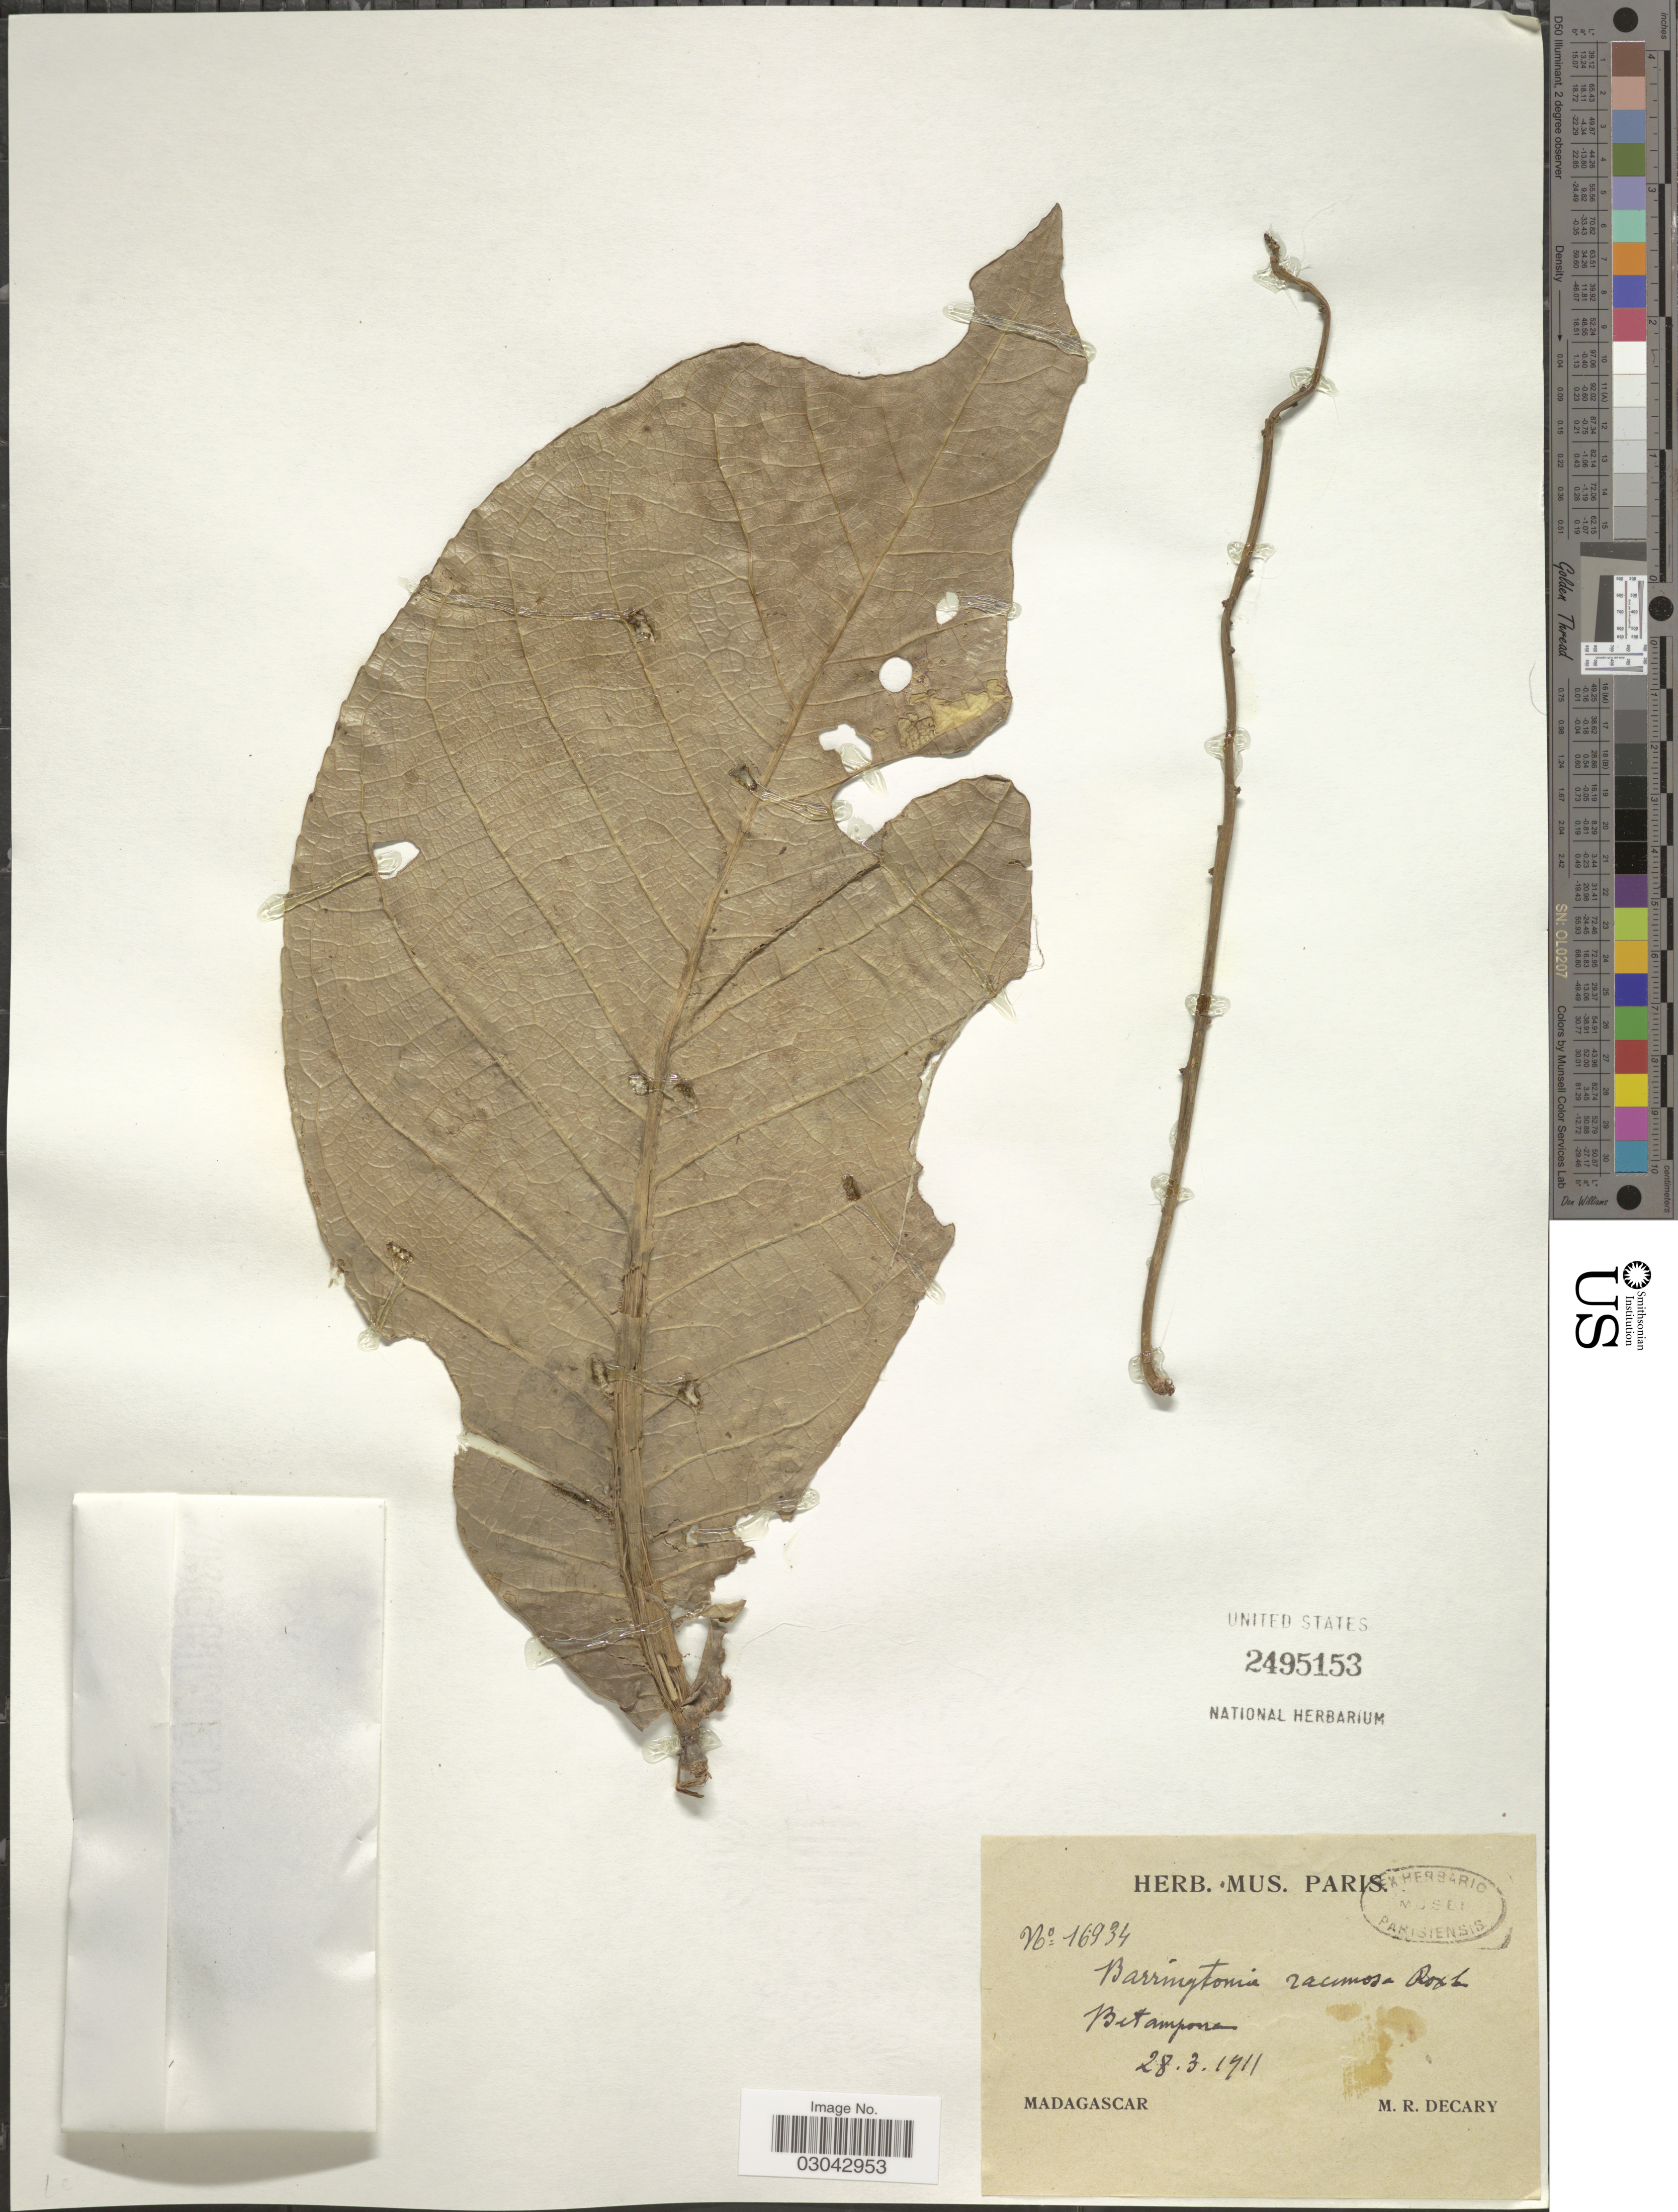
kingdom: Plantae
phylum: Tracheophyta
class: Magnoliopsida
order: Ericales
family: Lecythidaceae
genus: Barringtonia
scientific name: Barringtonia racemosa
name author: (L.) Spreng.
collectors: R. Decary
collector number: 16934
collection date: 1911-03-28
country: Madagascar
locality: Betampona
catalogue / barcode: US 2495153